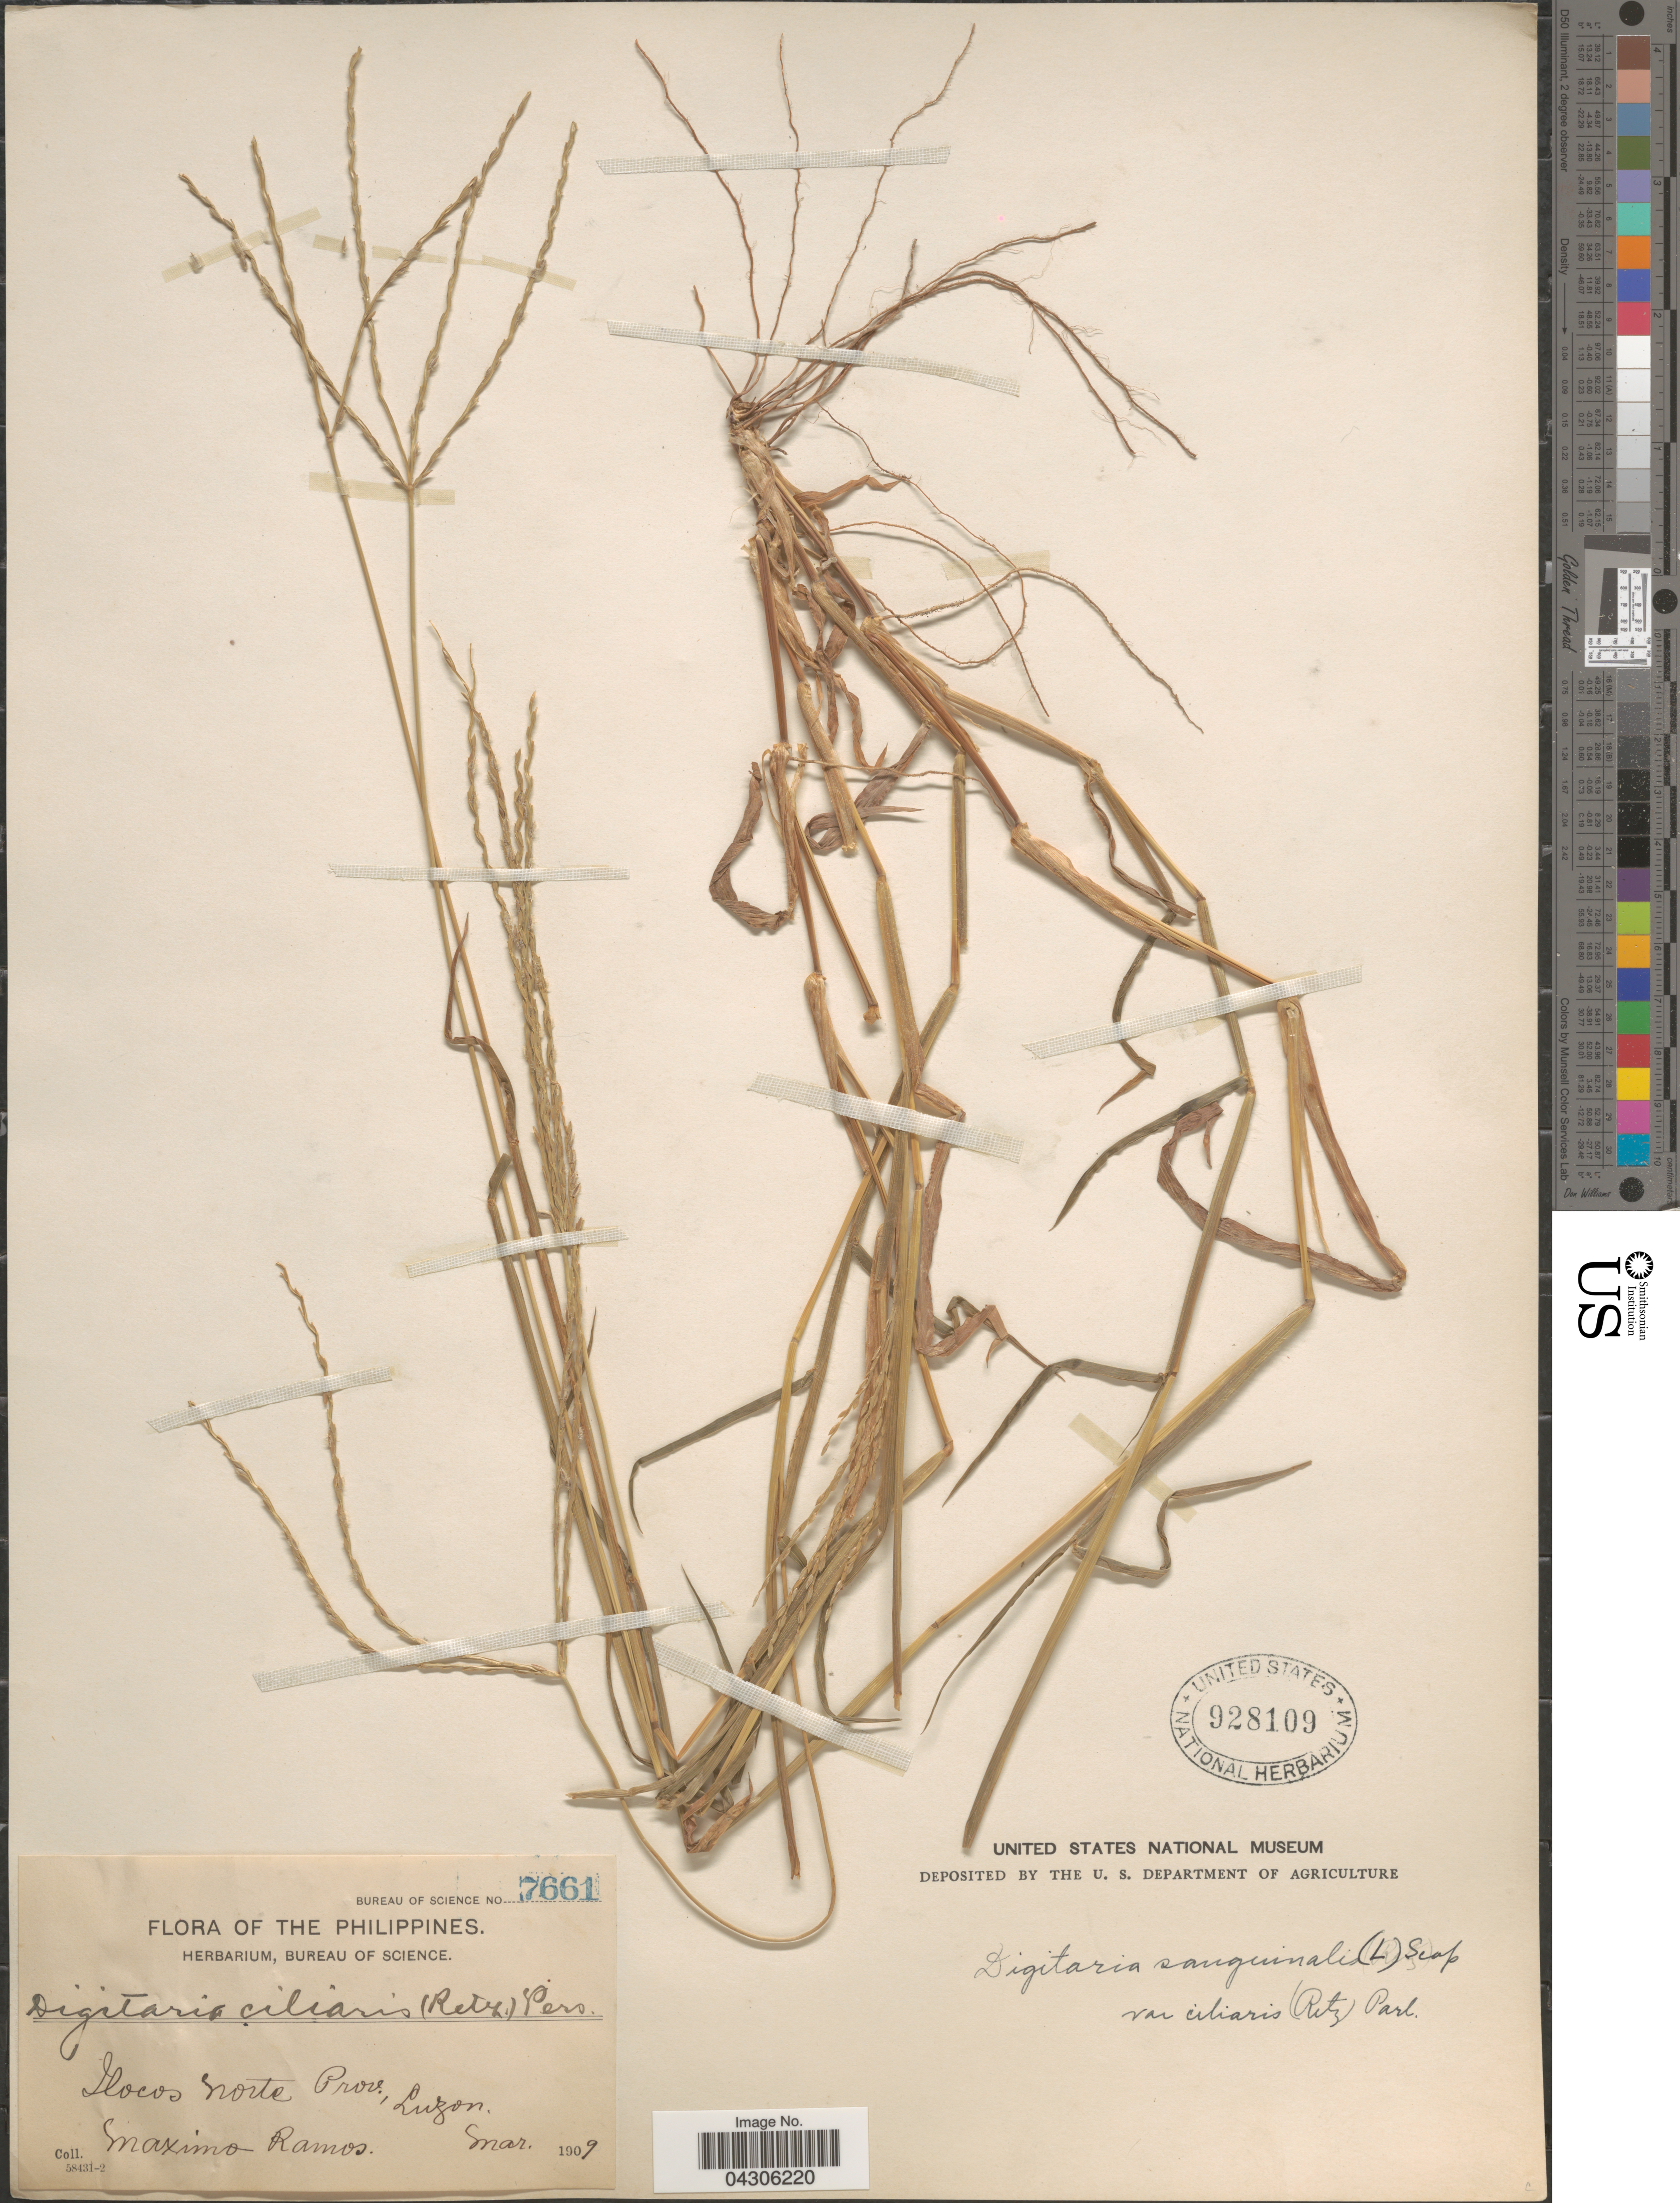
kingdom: Plantae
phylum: Tracheophyta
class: Liliopsida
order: Poales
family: Poaceae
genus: Digitaria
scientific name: Digitaria sanguinalis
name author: (L.) Scop.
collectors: M. Ramos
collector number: Bureau of Science 7661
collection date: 1909-03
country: Philippines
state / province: Ilocos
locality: Ilocos Norte Prov., Luzon.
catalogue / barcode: US 928109